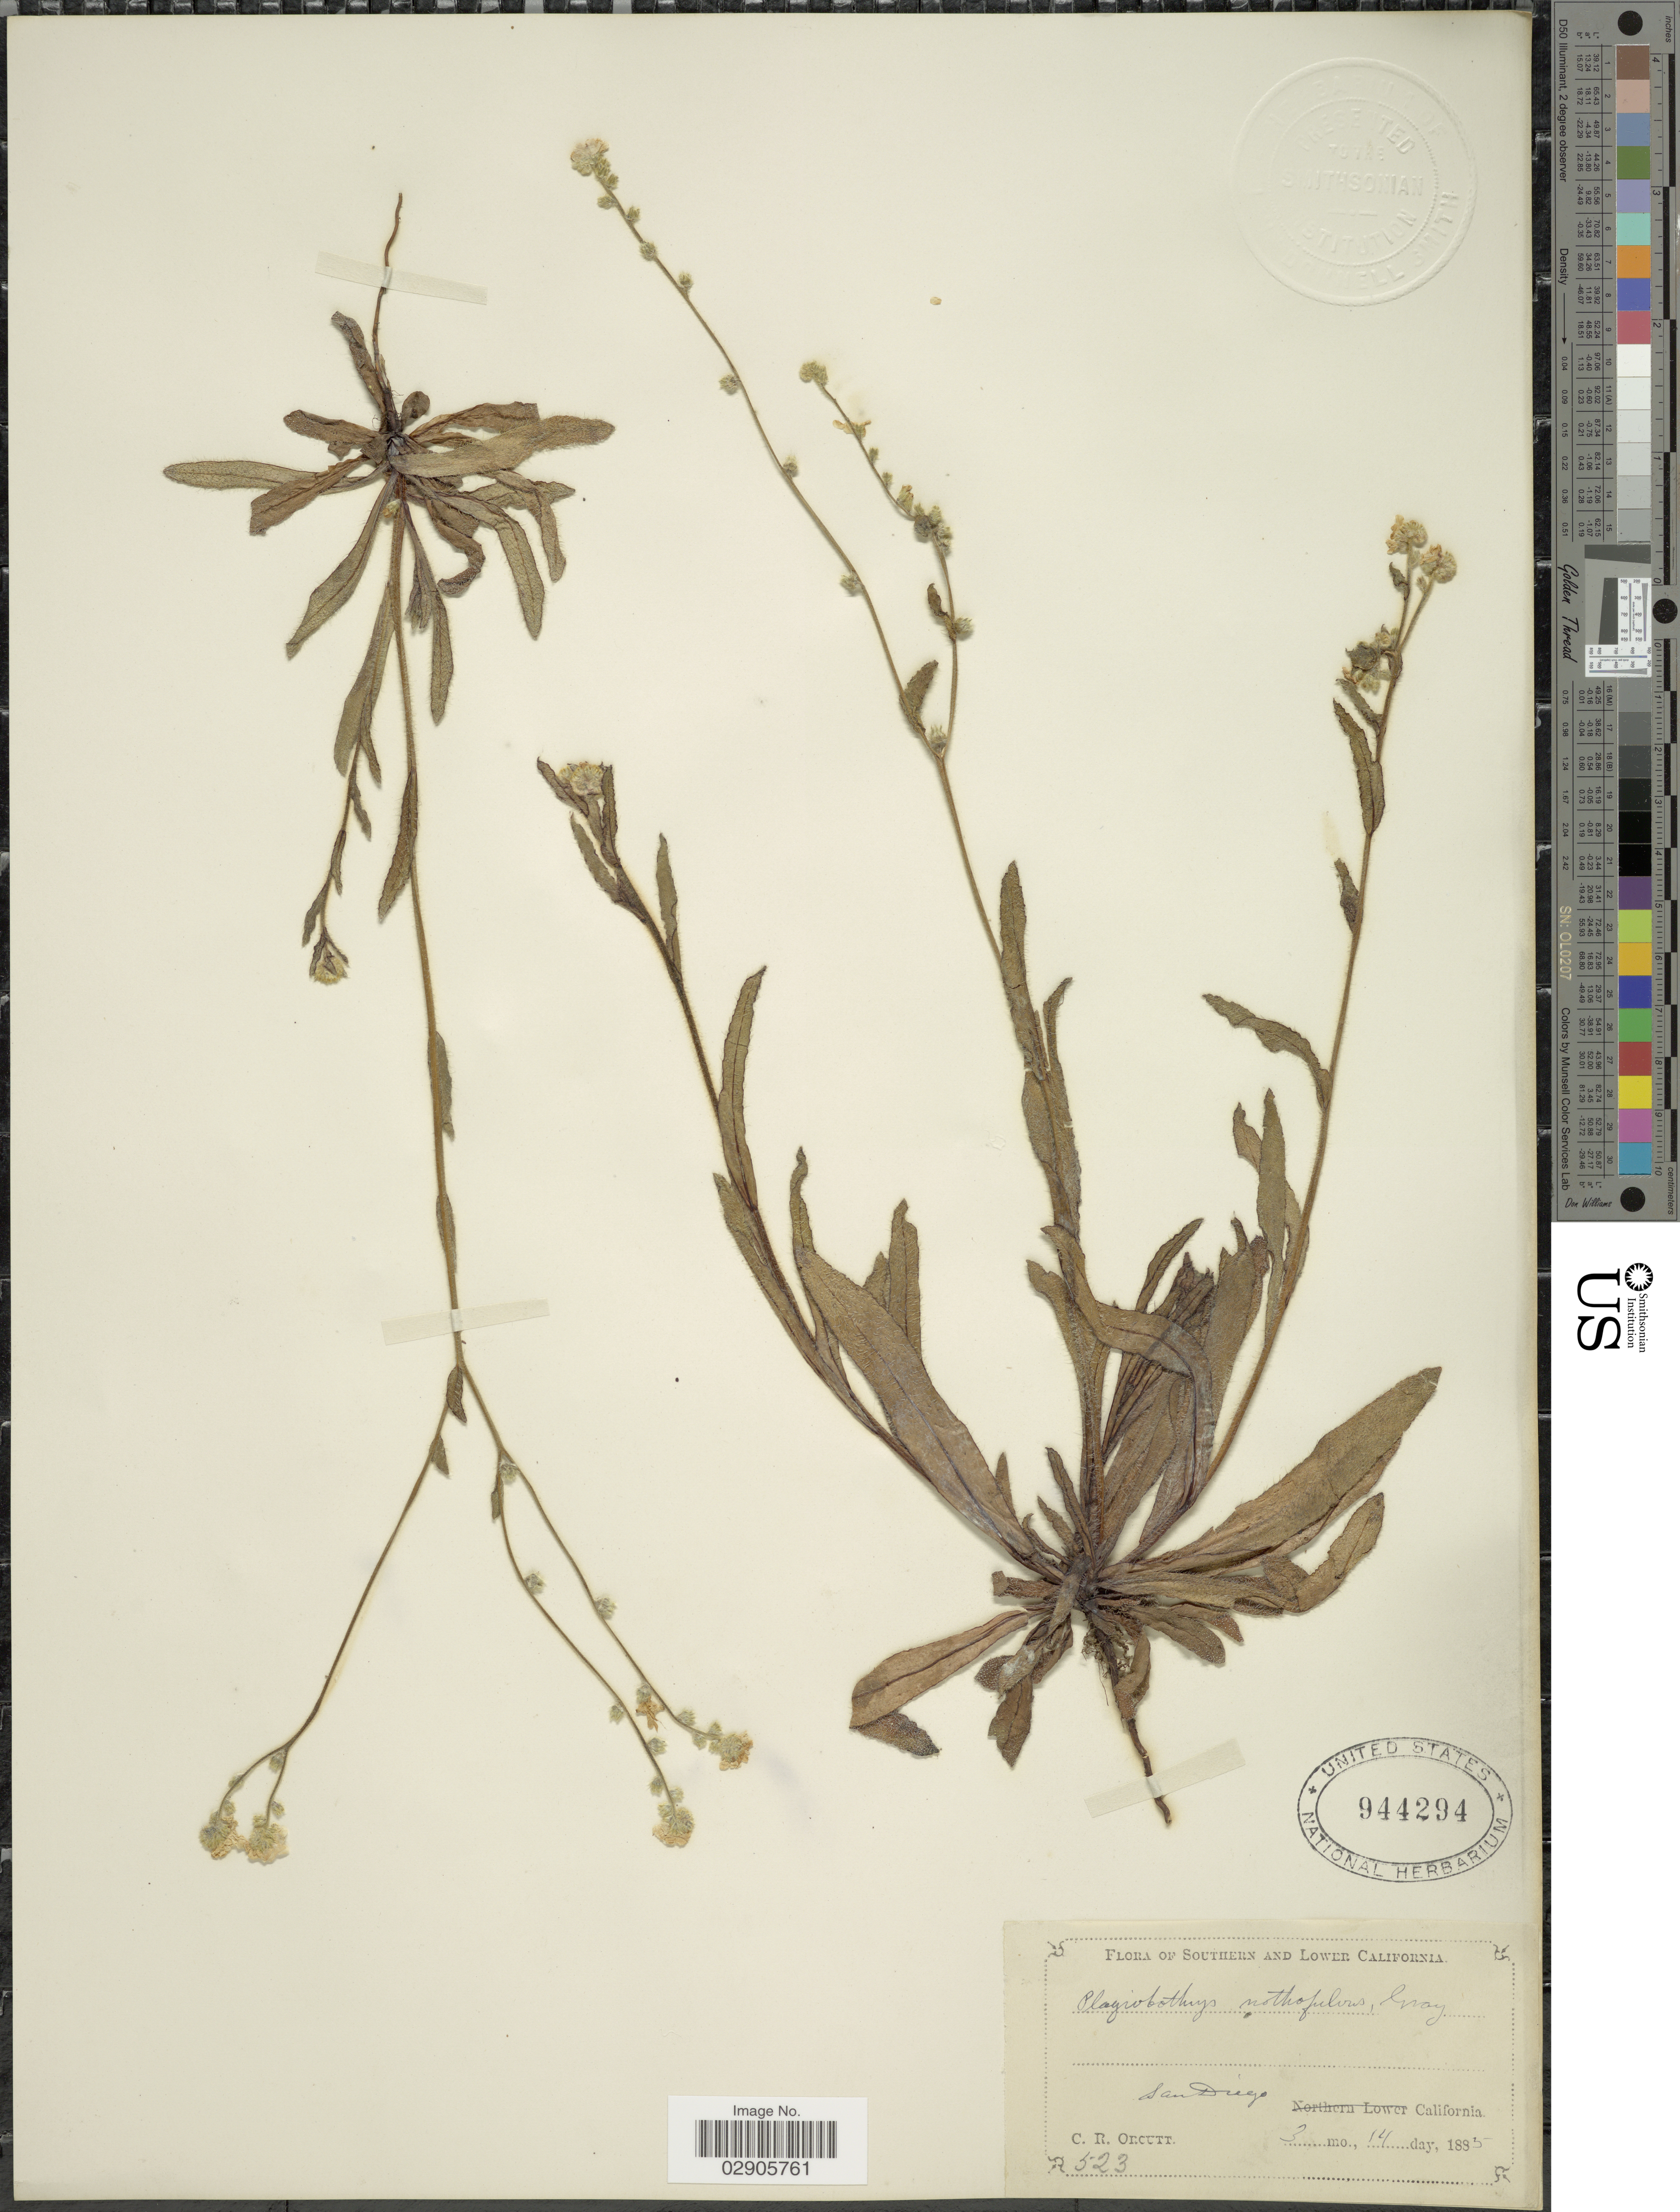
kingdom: Plantae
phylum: Tracheophyta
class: Magnoliopsida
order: Boraginales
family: Boraginaceae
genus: Plagiobothrys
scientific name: Plagiobothrys nothofulvus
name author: (A. Gray) A. Gray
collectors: C. R. Orcutt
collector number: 523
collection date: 1885-03-14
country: United States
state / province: California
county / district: San Diego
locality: Southern and Lower California. San Diego.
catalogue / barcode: US 944294